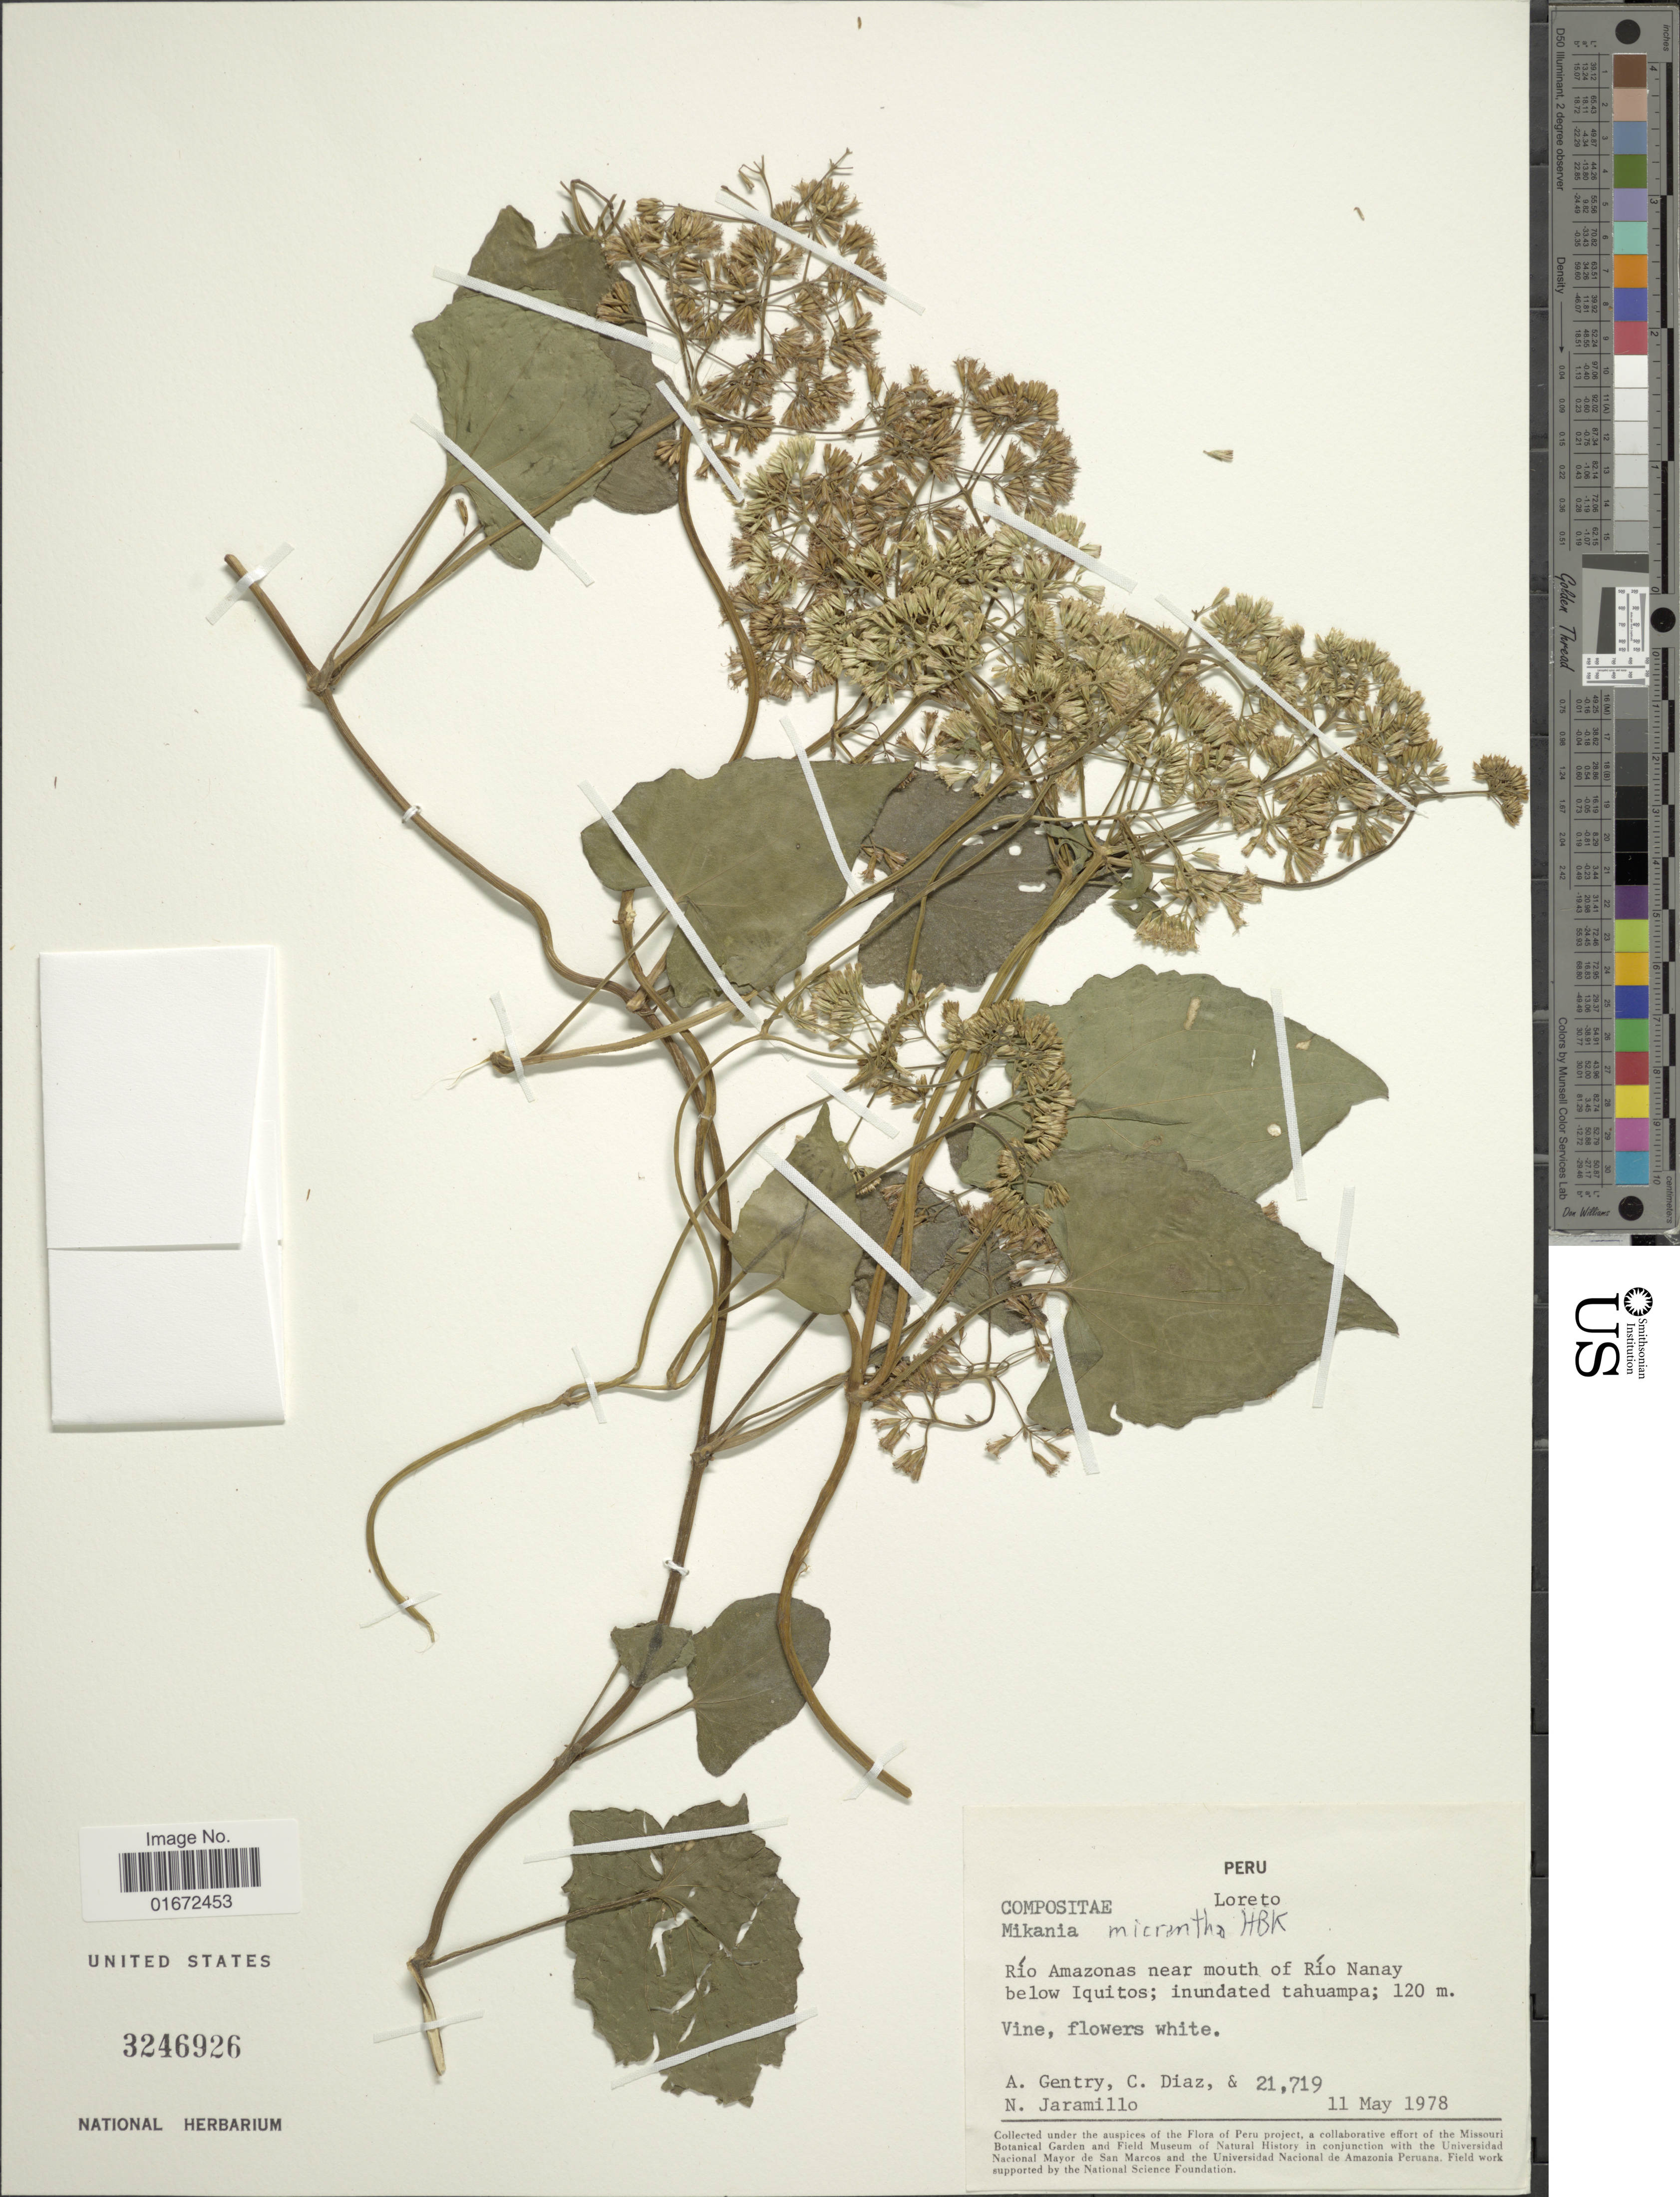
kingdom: Plantae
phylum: Tracheophyta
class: Magnoliopsida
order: Asterales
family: Asteraceae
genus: Mikania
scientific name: Mikania micrantha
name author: Kunth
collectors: A. H. Gentry, C. Díaz & N. Jaramillo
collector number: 21719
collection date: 1978-05-11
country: Peru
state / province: Loreto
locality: Río Amazonas near mouth of Río Nanay below Iquitos; inundated tahuampa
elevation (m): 120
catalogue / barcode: US 3246926